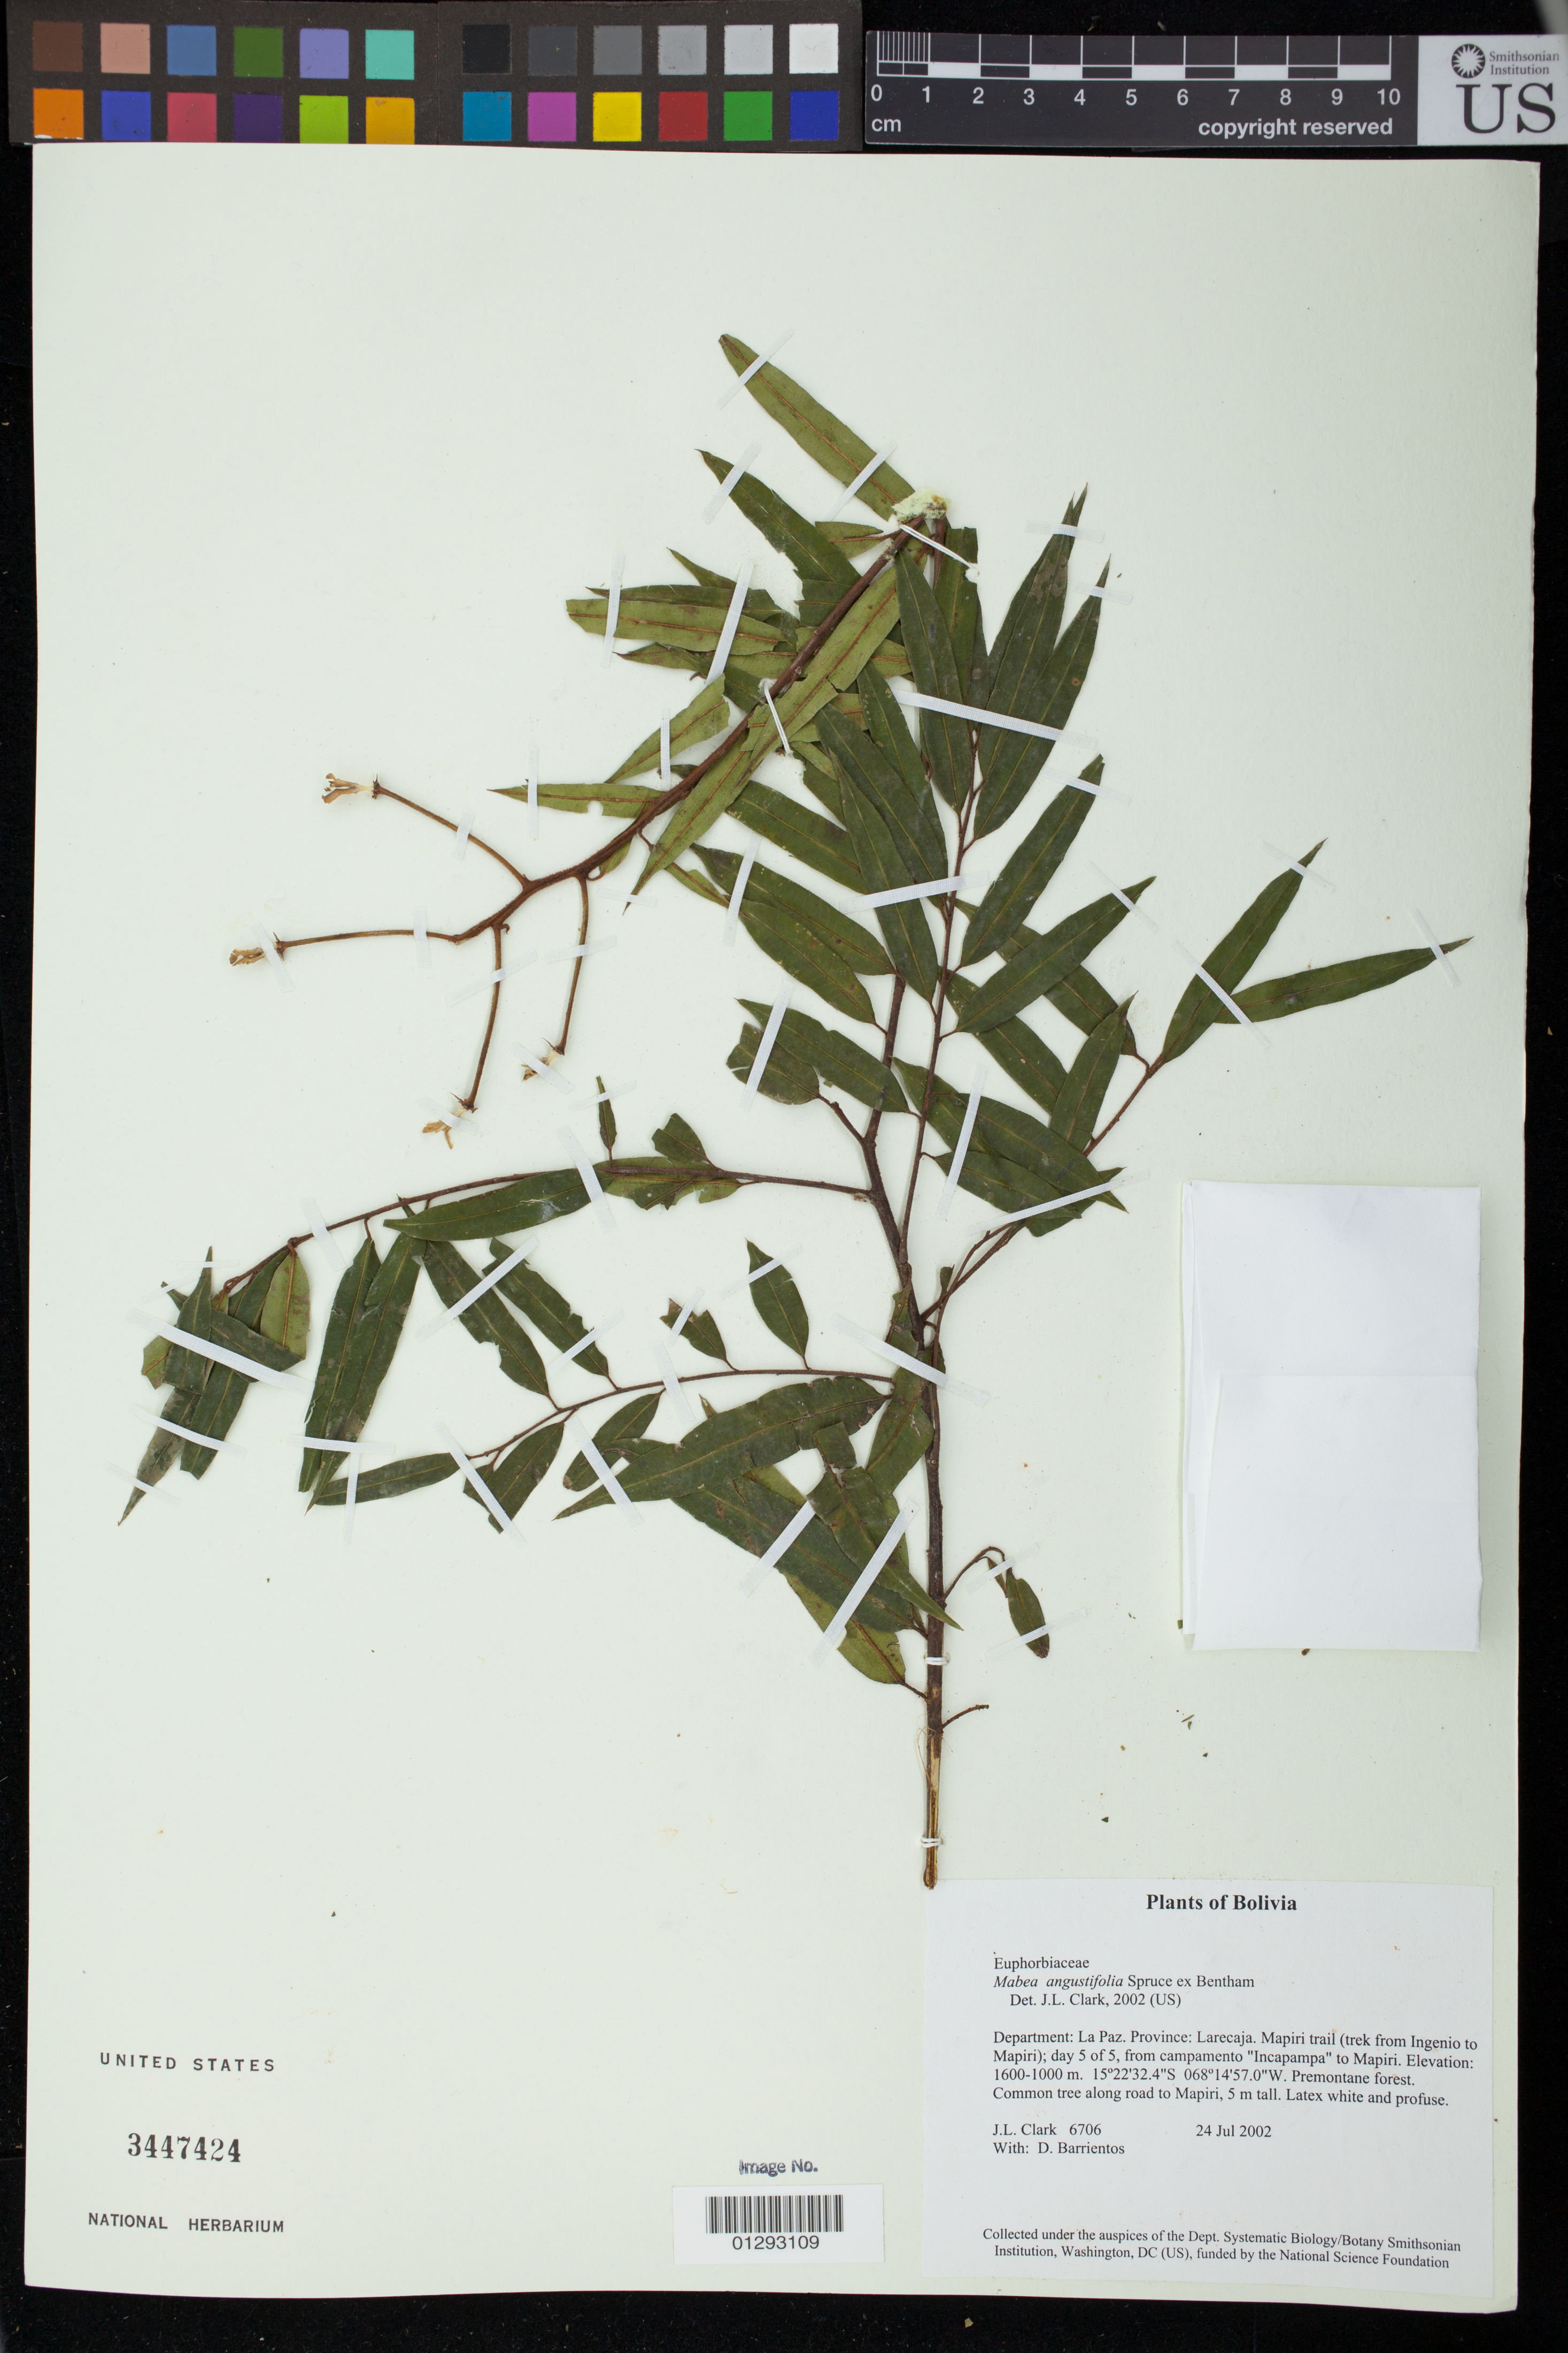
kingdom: Plantae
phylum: Tracheophyta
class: Magnoliopsida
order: Malpighiales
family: Euphorbiaceae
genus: Mabea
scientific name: Mabea angustifolia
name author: Spruce ex Benth.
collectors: J. L. Clark & D. Barrientos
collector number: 6706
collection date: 2002-07-24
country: Bolivia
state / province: La Paz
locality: Larecaja. Mapiri trail (trek from Ingenio to Mapiri); day 5 of 5, from campamento "Incapampa" to Mapiri.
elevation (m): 1000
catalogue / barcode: US 3447424